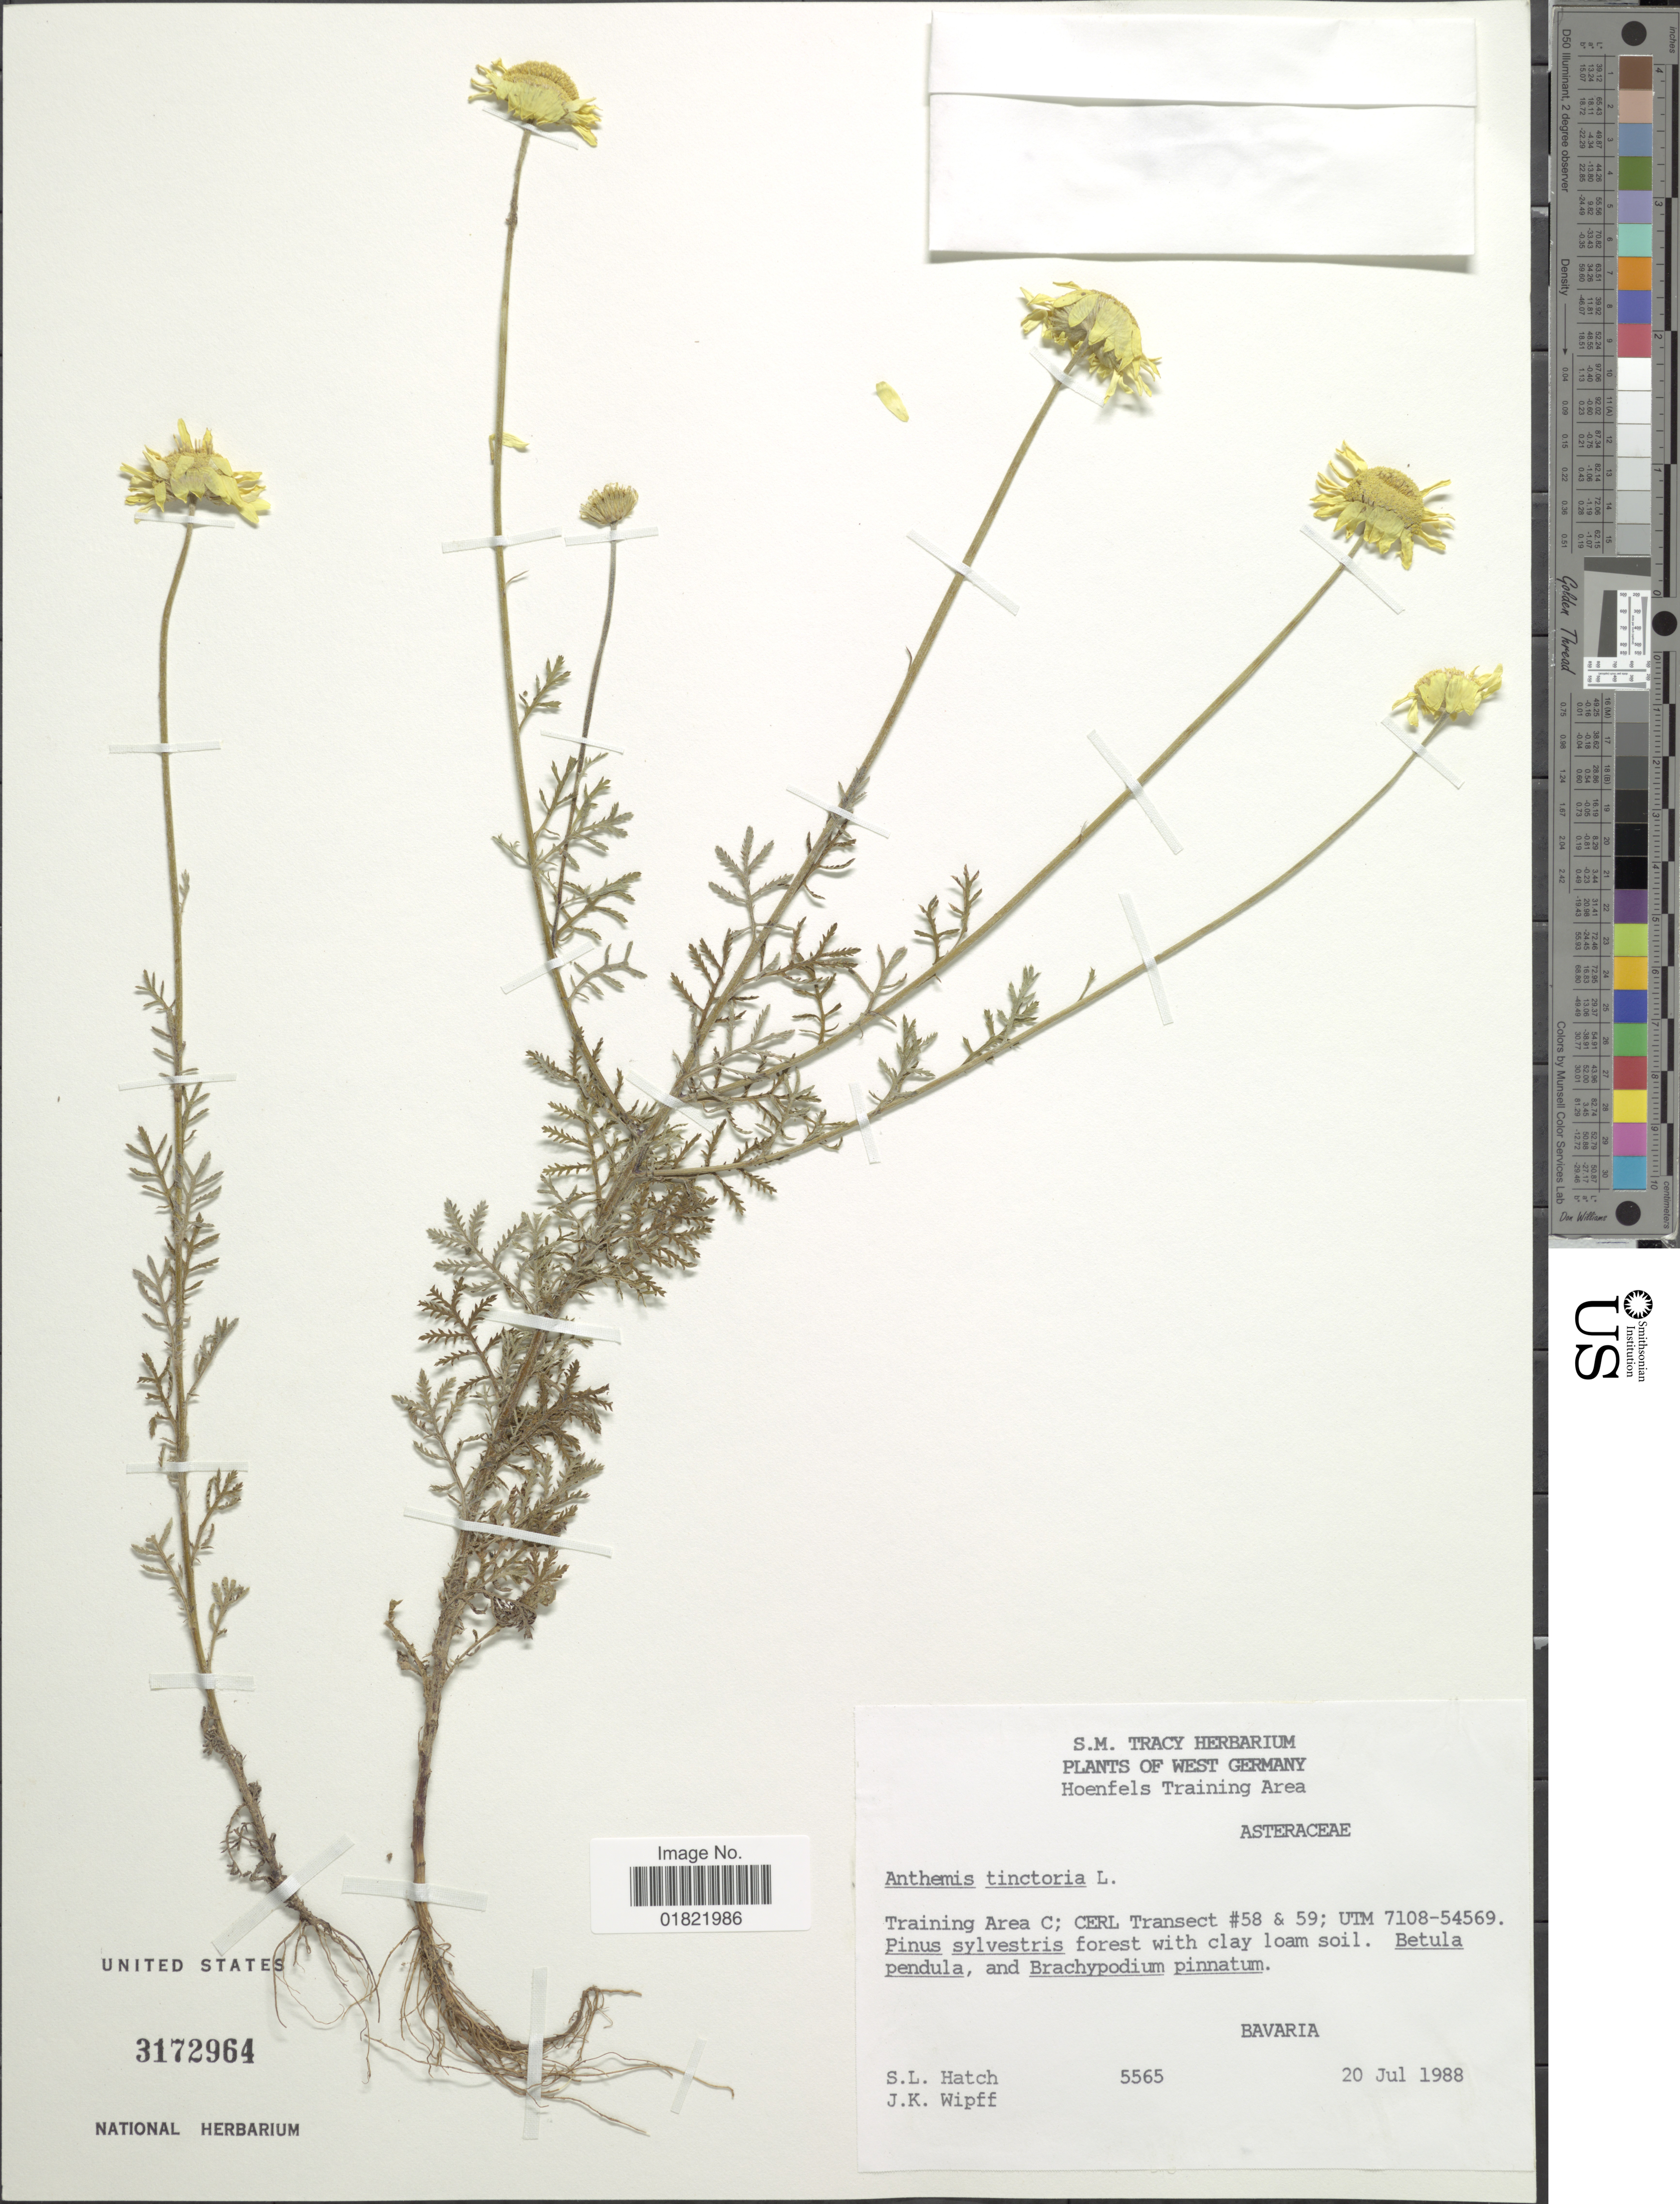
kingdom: Plantae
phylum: Tracheophyta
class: Magnoliopsida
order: Asterales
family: Asteraceae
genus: Anthemis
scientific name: Anthemis tinctoria 'Wargrave'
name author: L.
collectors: S. Hatch & J. K. Wipff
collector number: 5565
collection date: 1988-07-20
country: Germany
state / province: Bayern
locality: West Germany, Training Area C; Cerl Transect #58 & 59; UTM 7108-54569, Bavaria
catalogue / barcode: US 3172964